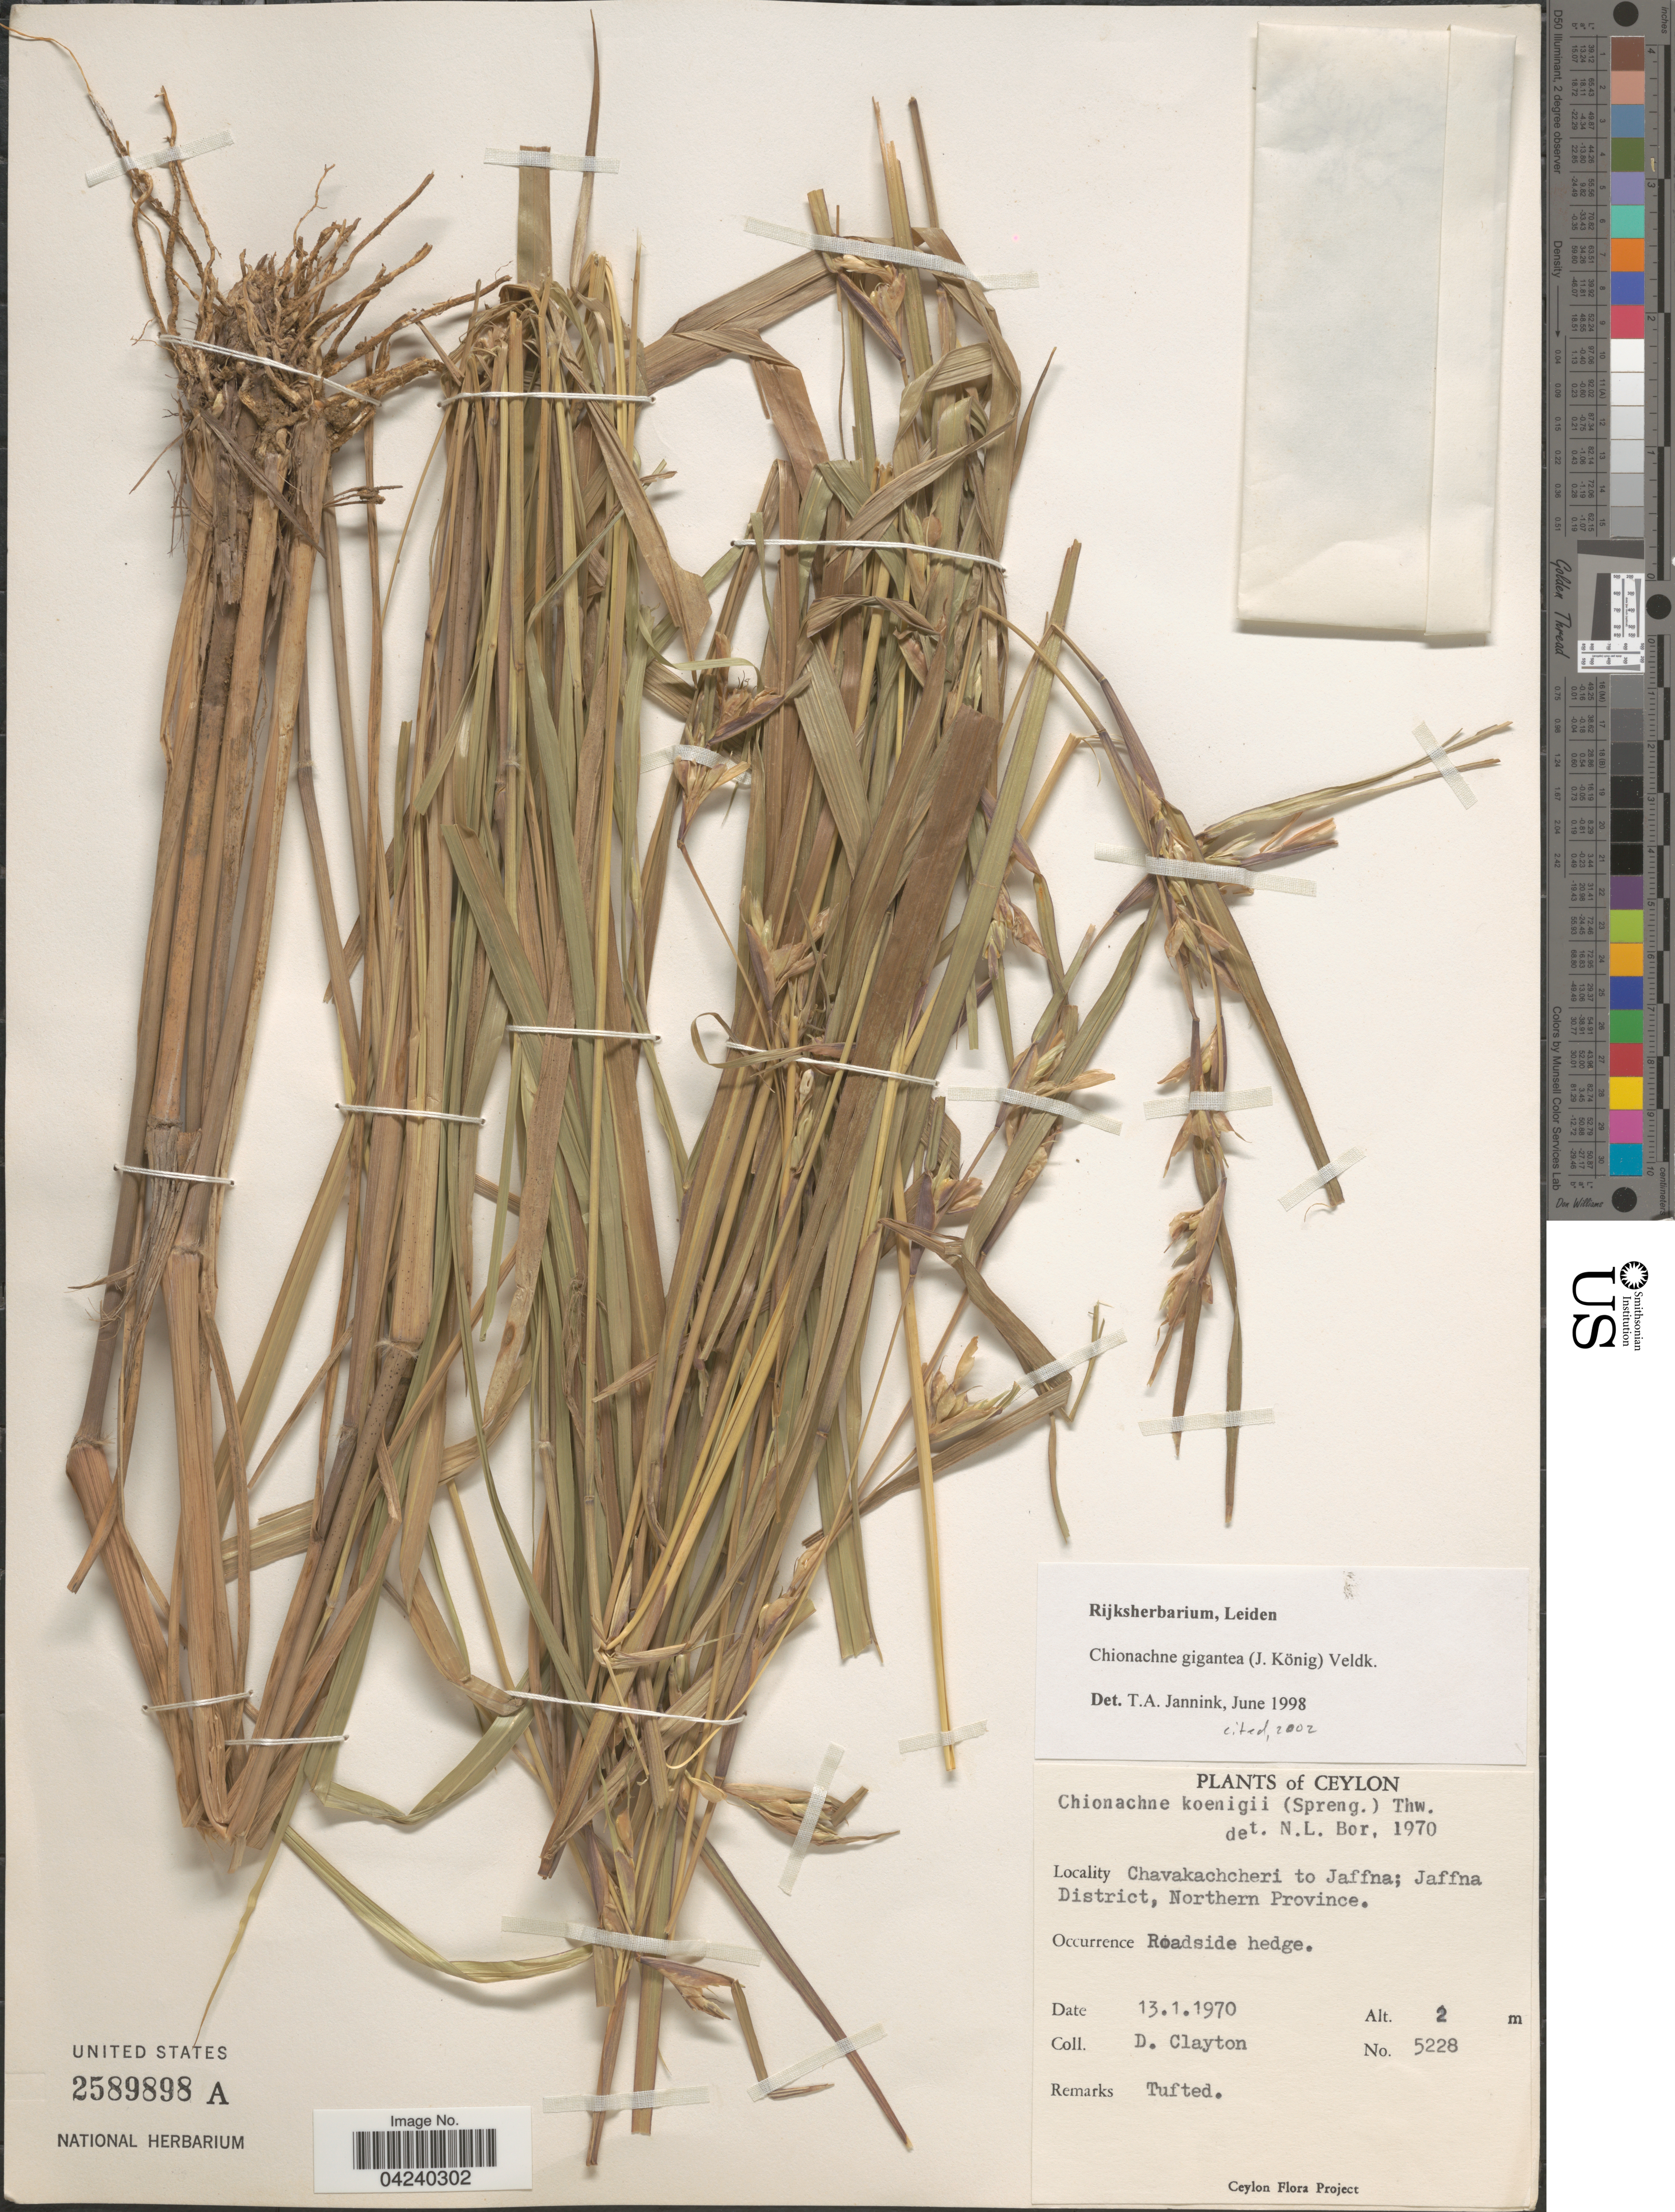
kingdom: Plantae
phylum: Tracheophyta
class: Liliopsida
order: Poales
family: Poaceae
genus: Chionachne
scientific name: Chionachne gigantea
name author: (J. Koenig) Veldkamp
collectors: D. Clayton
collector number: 5228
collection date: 1970-01-13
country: Sri Lanka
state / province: Northern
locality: Ceylon. Chavakachcheri to Jaffna; Jaffna District.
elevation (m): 2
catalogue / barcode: US 2589898A